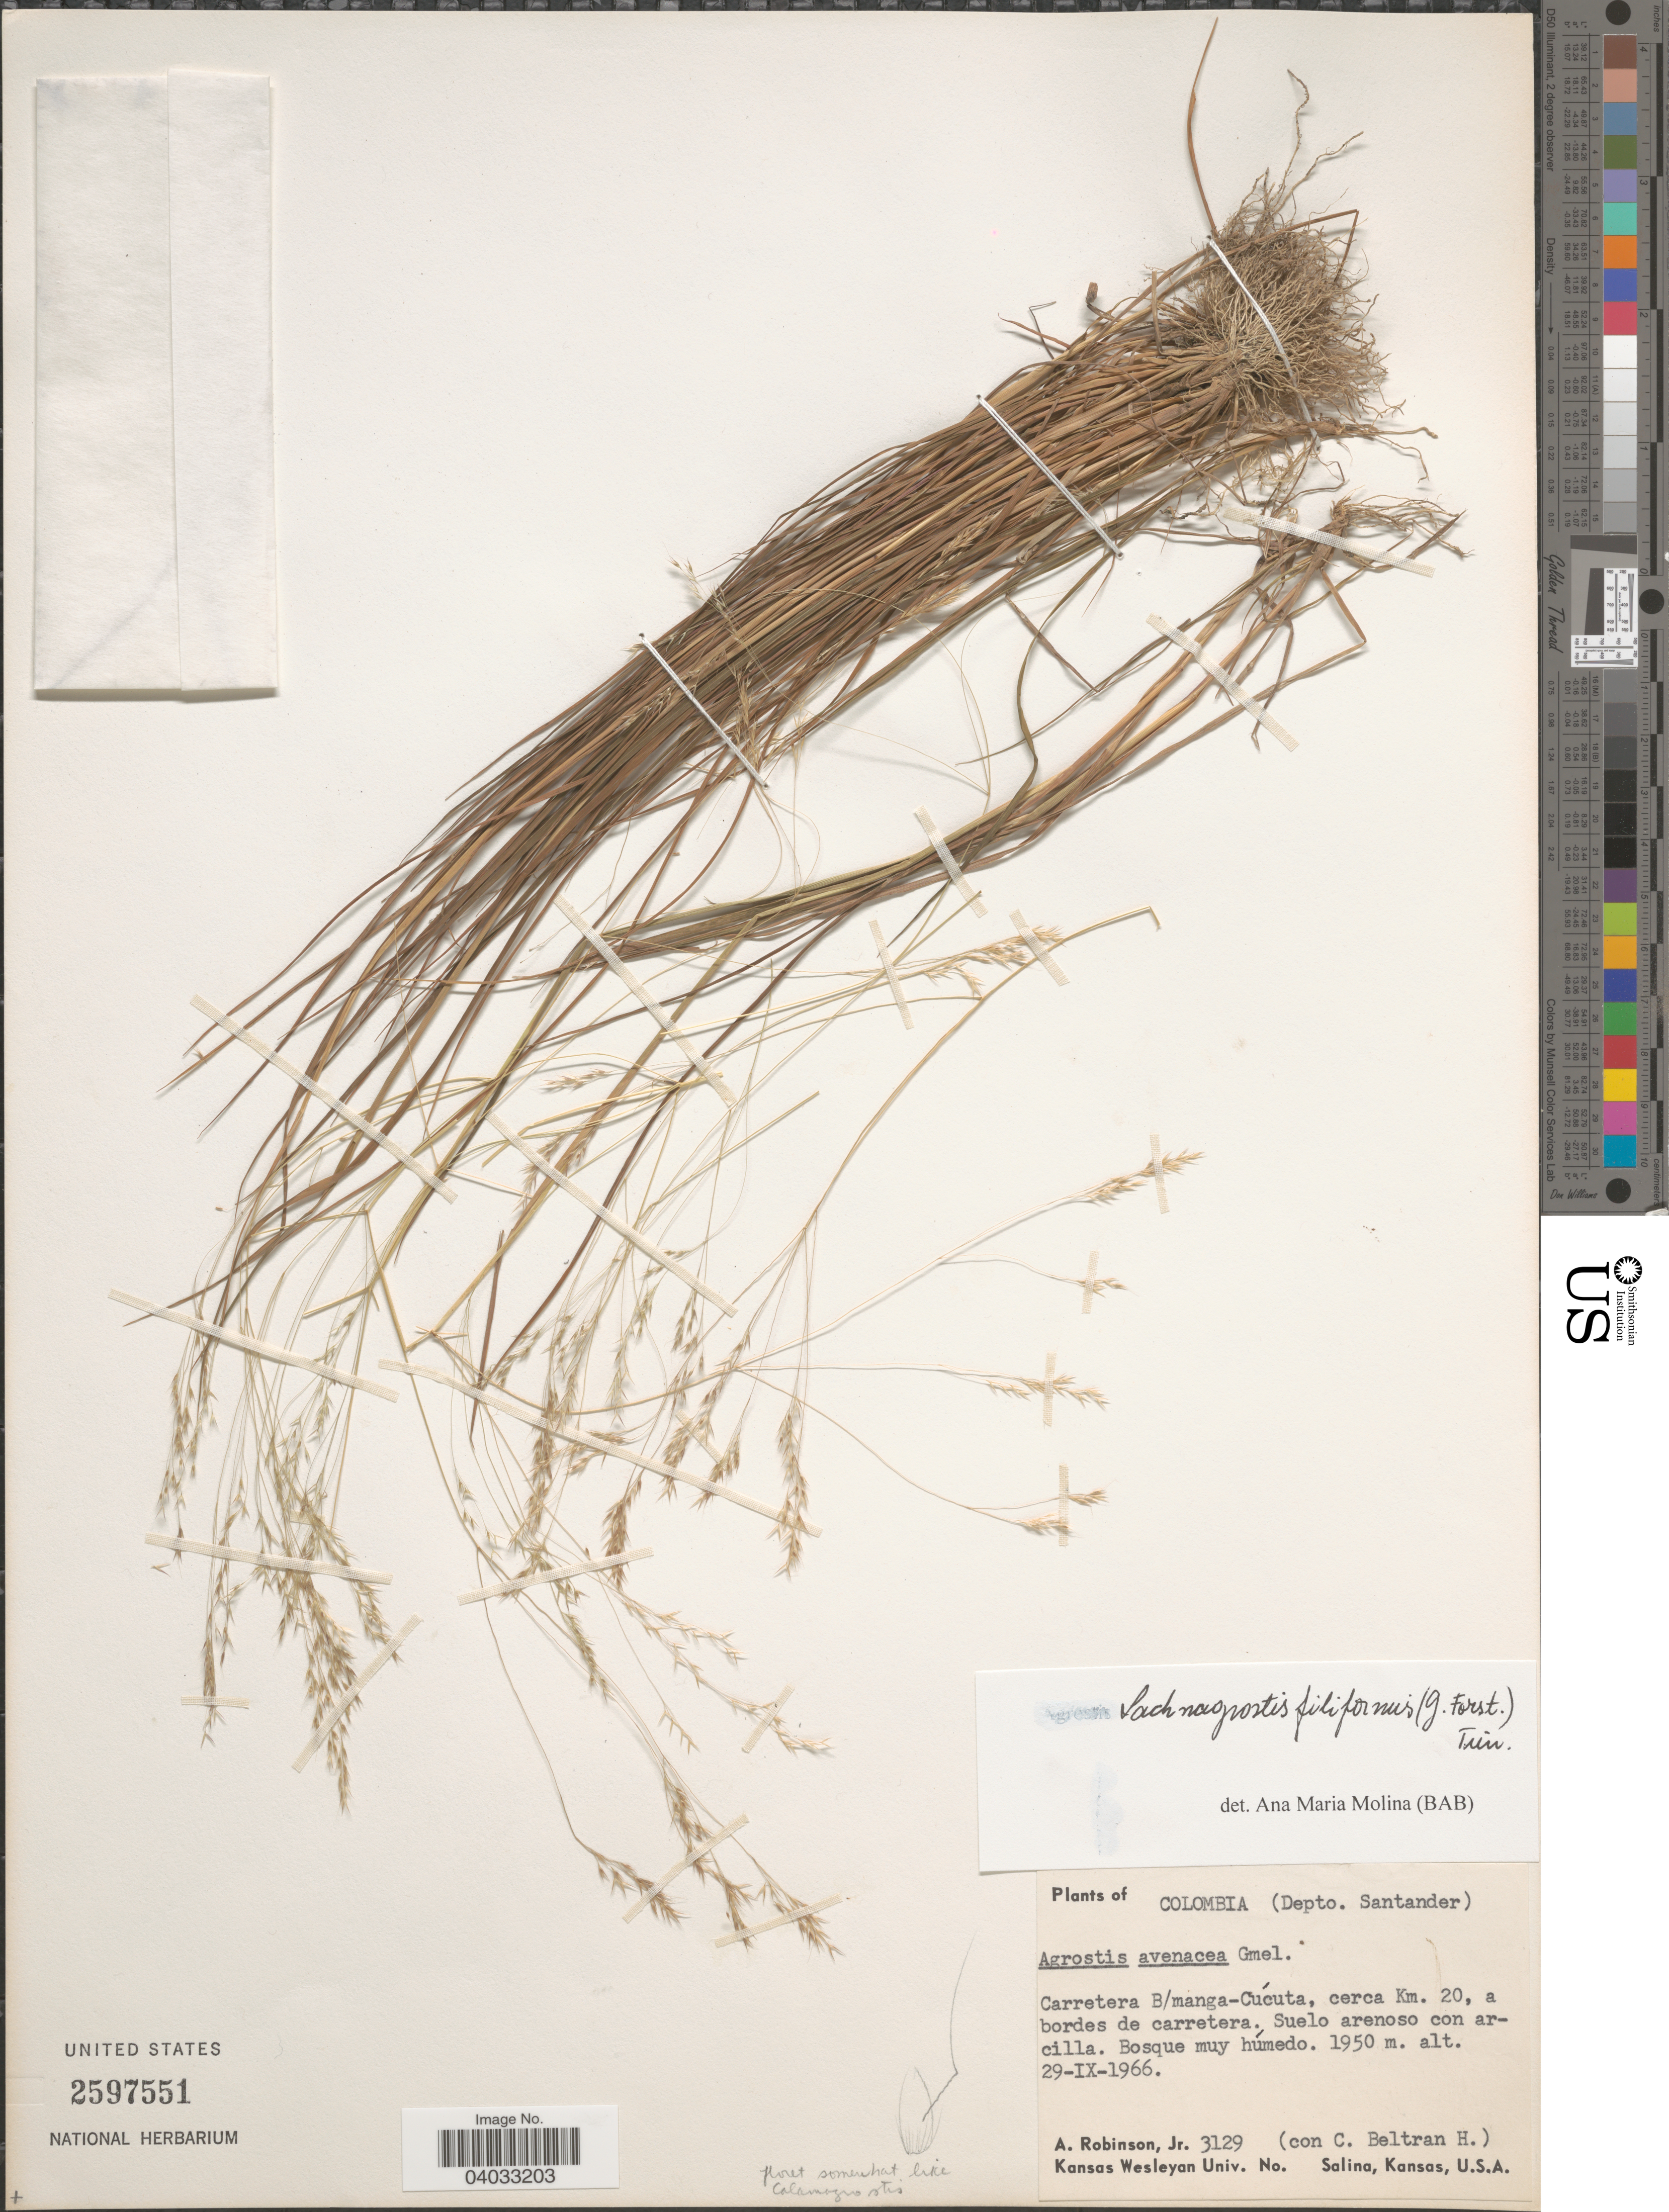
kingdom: Plantae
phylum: Tracheophyta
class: Liliopsida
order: Poales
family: Poaceae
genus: Lachnagrostis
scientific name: Lachnagrostis filiformis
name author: (J.R. Forst.) Trin.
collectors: A. Robinson Jr. & C. Beltran H.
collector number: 3129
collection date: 1966-09-29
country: Colombia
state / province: Santander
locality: Dept. Santander. Carreta B/manga-Cúcuta, cerca Km. 20, a bordes de carretera.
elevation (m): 1950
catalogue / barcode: US 2597551